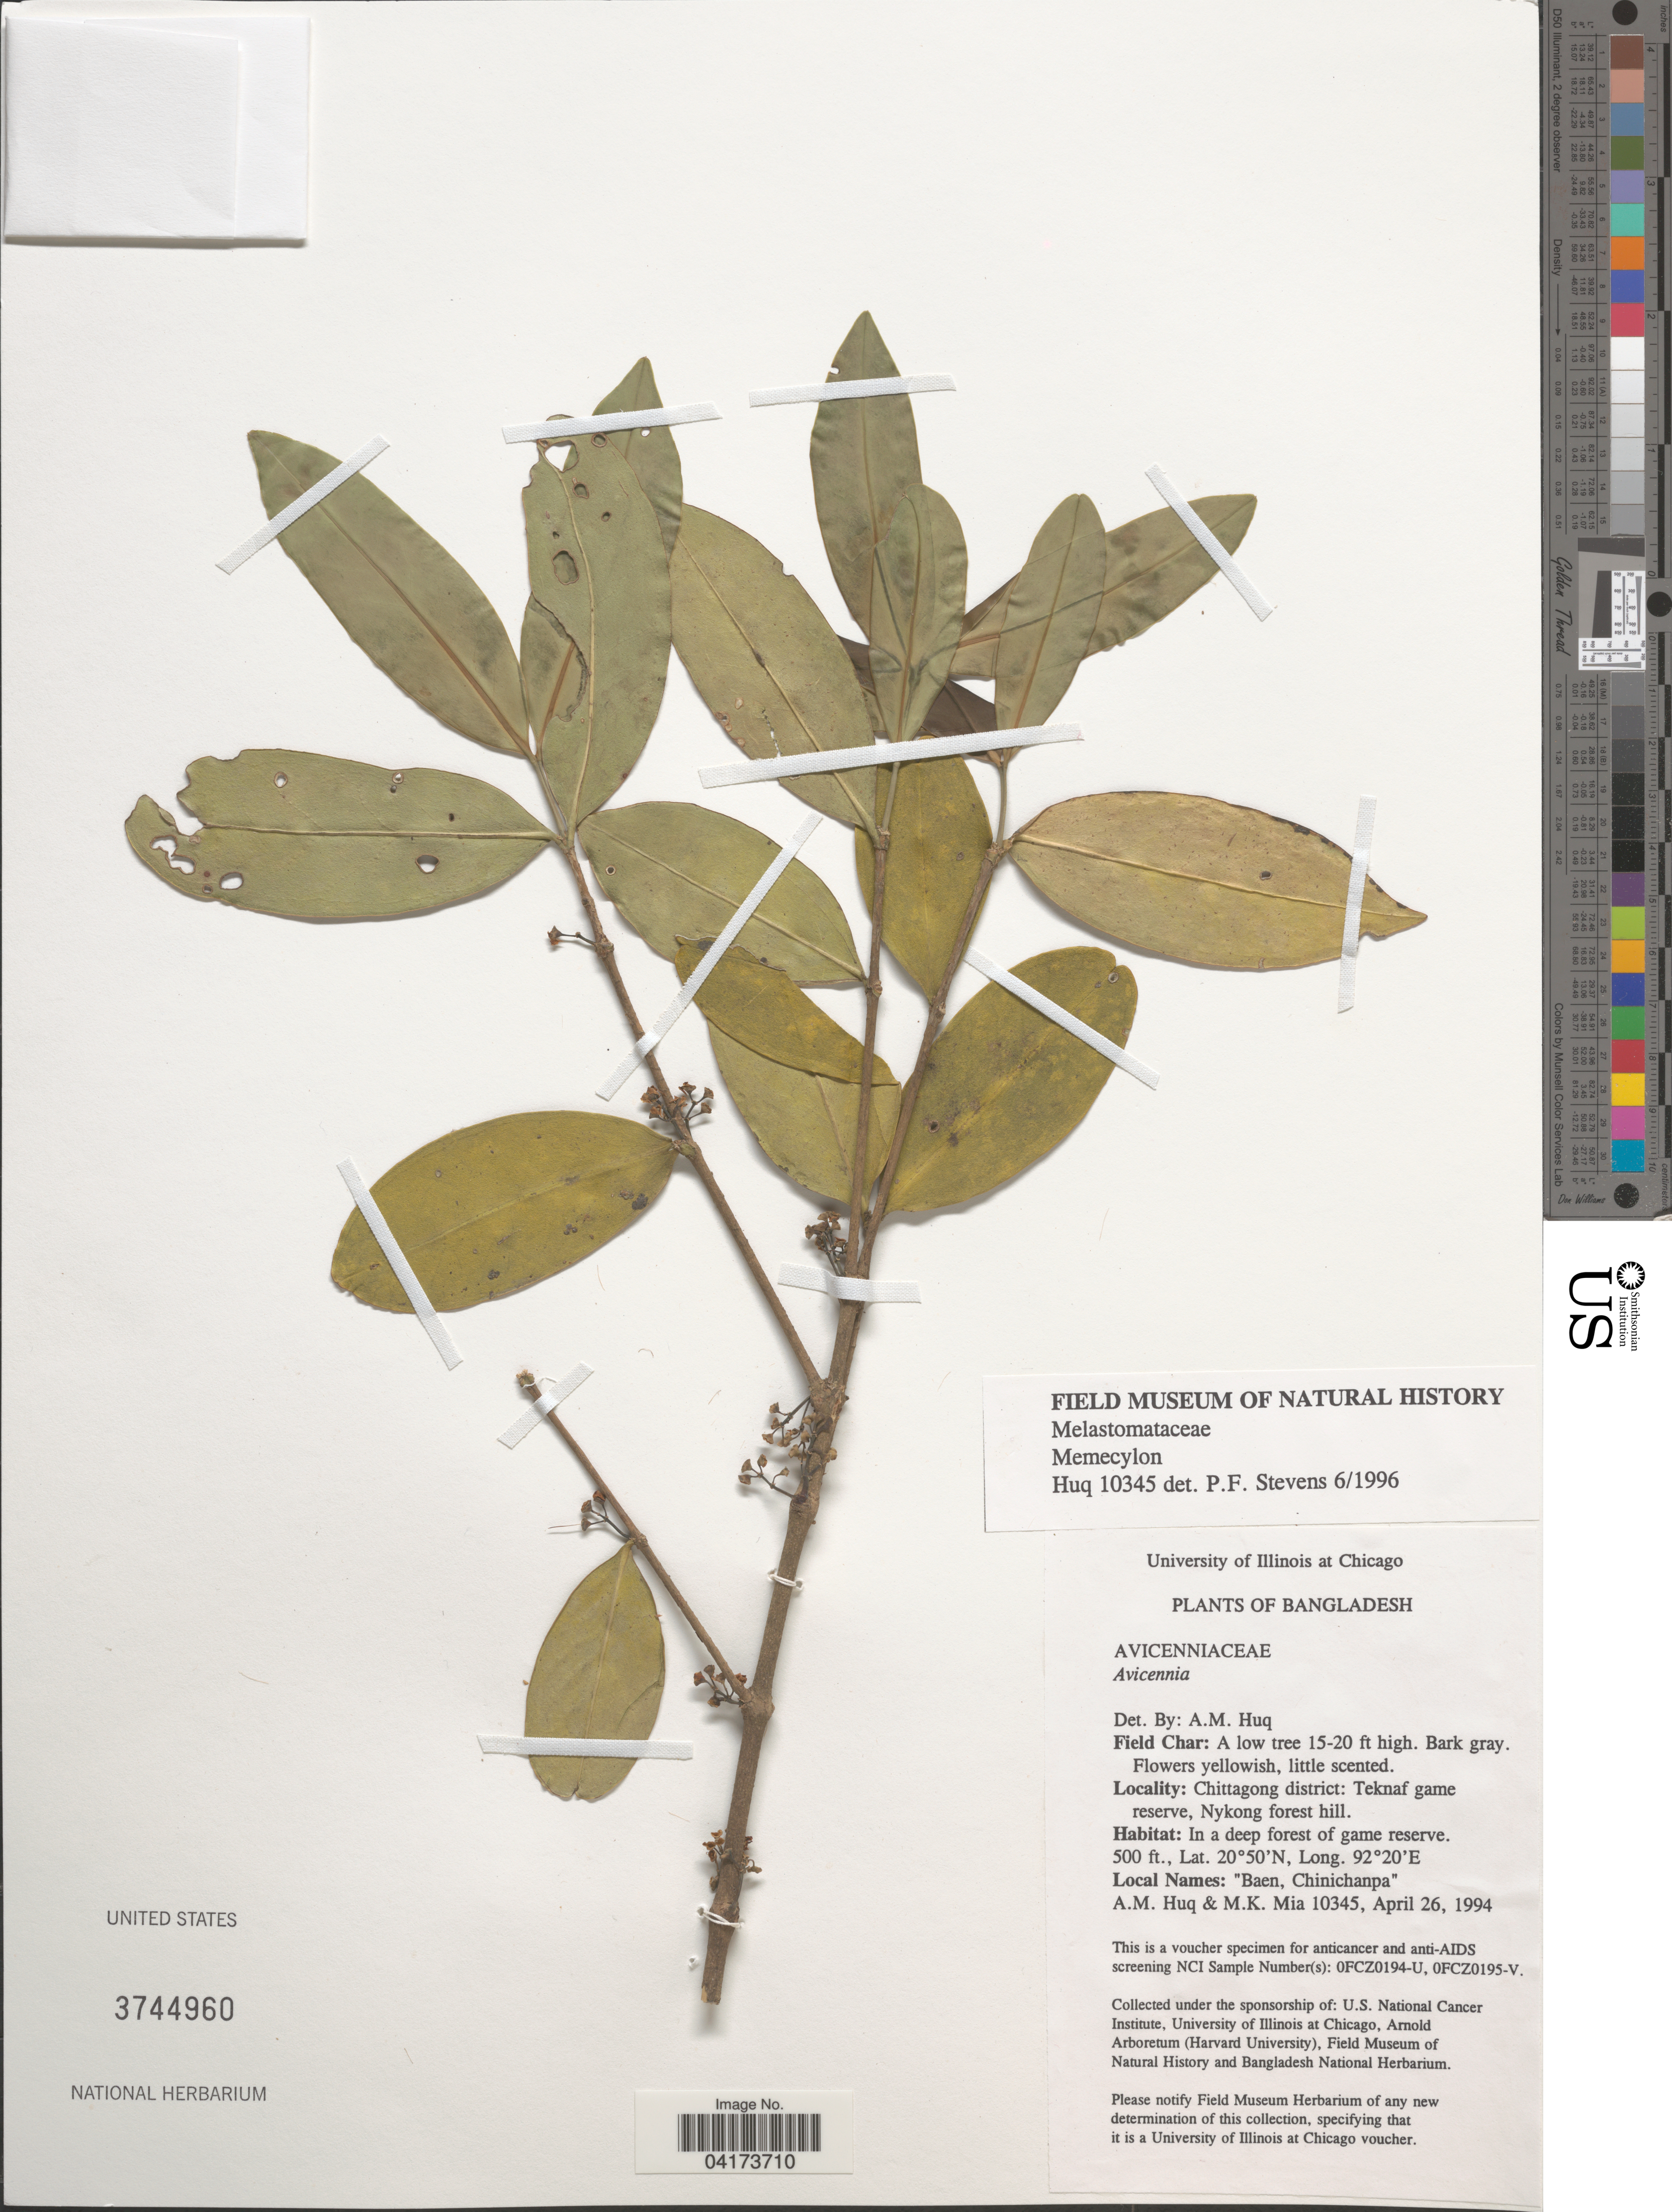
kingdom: Plantae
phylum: Tracheophyta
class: Magnoliopsida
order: Myrtales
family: Melastomataceae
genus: Memecylon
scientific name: Memecylon sp.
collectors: A. M. Huq & M. Mia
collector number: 10345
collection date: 1994-04-26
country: Bangladesh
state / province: Chittagong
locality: Chittagong district: Teknaf game reserve, Nykong forest hill.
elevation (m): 152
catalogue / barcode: US 3744960